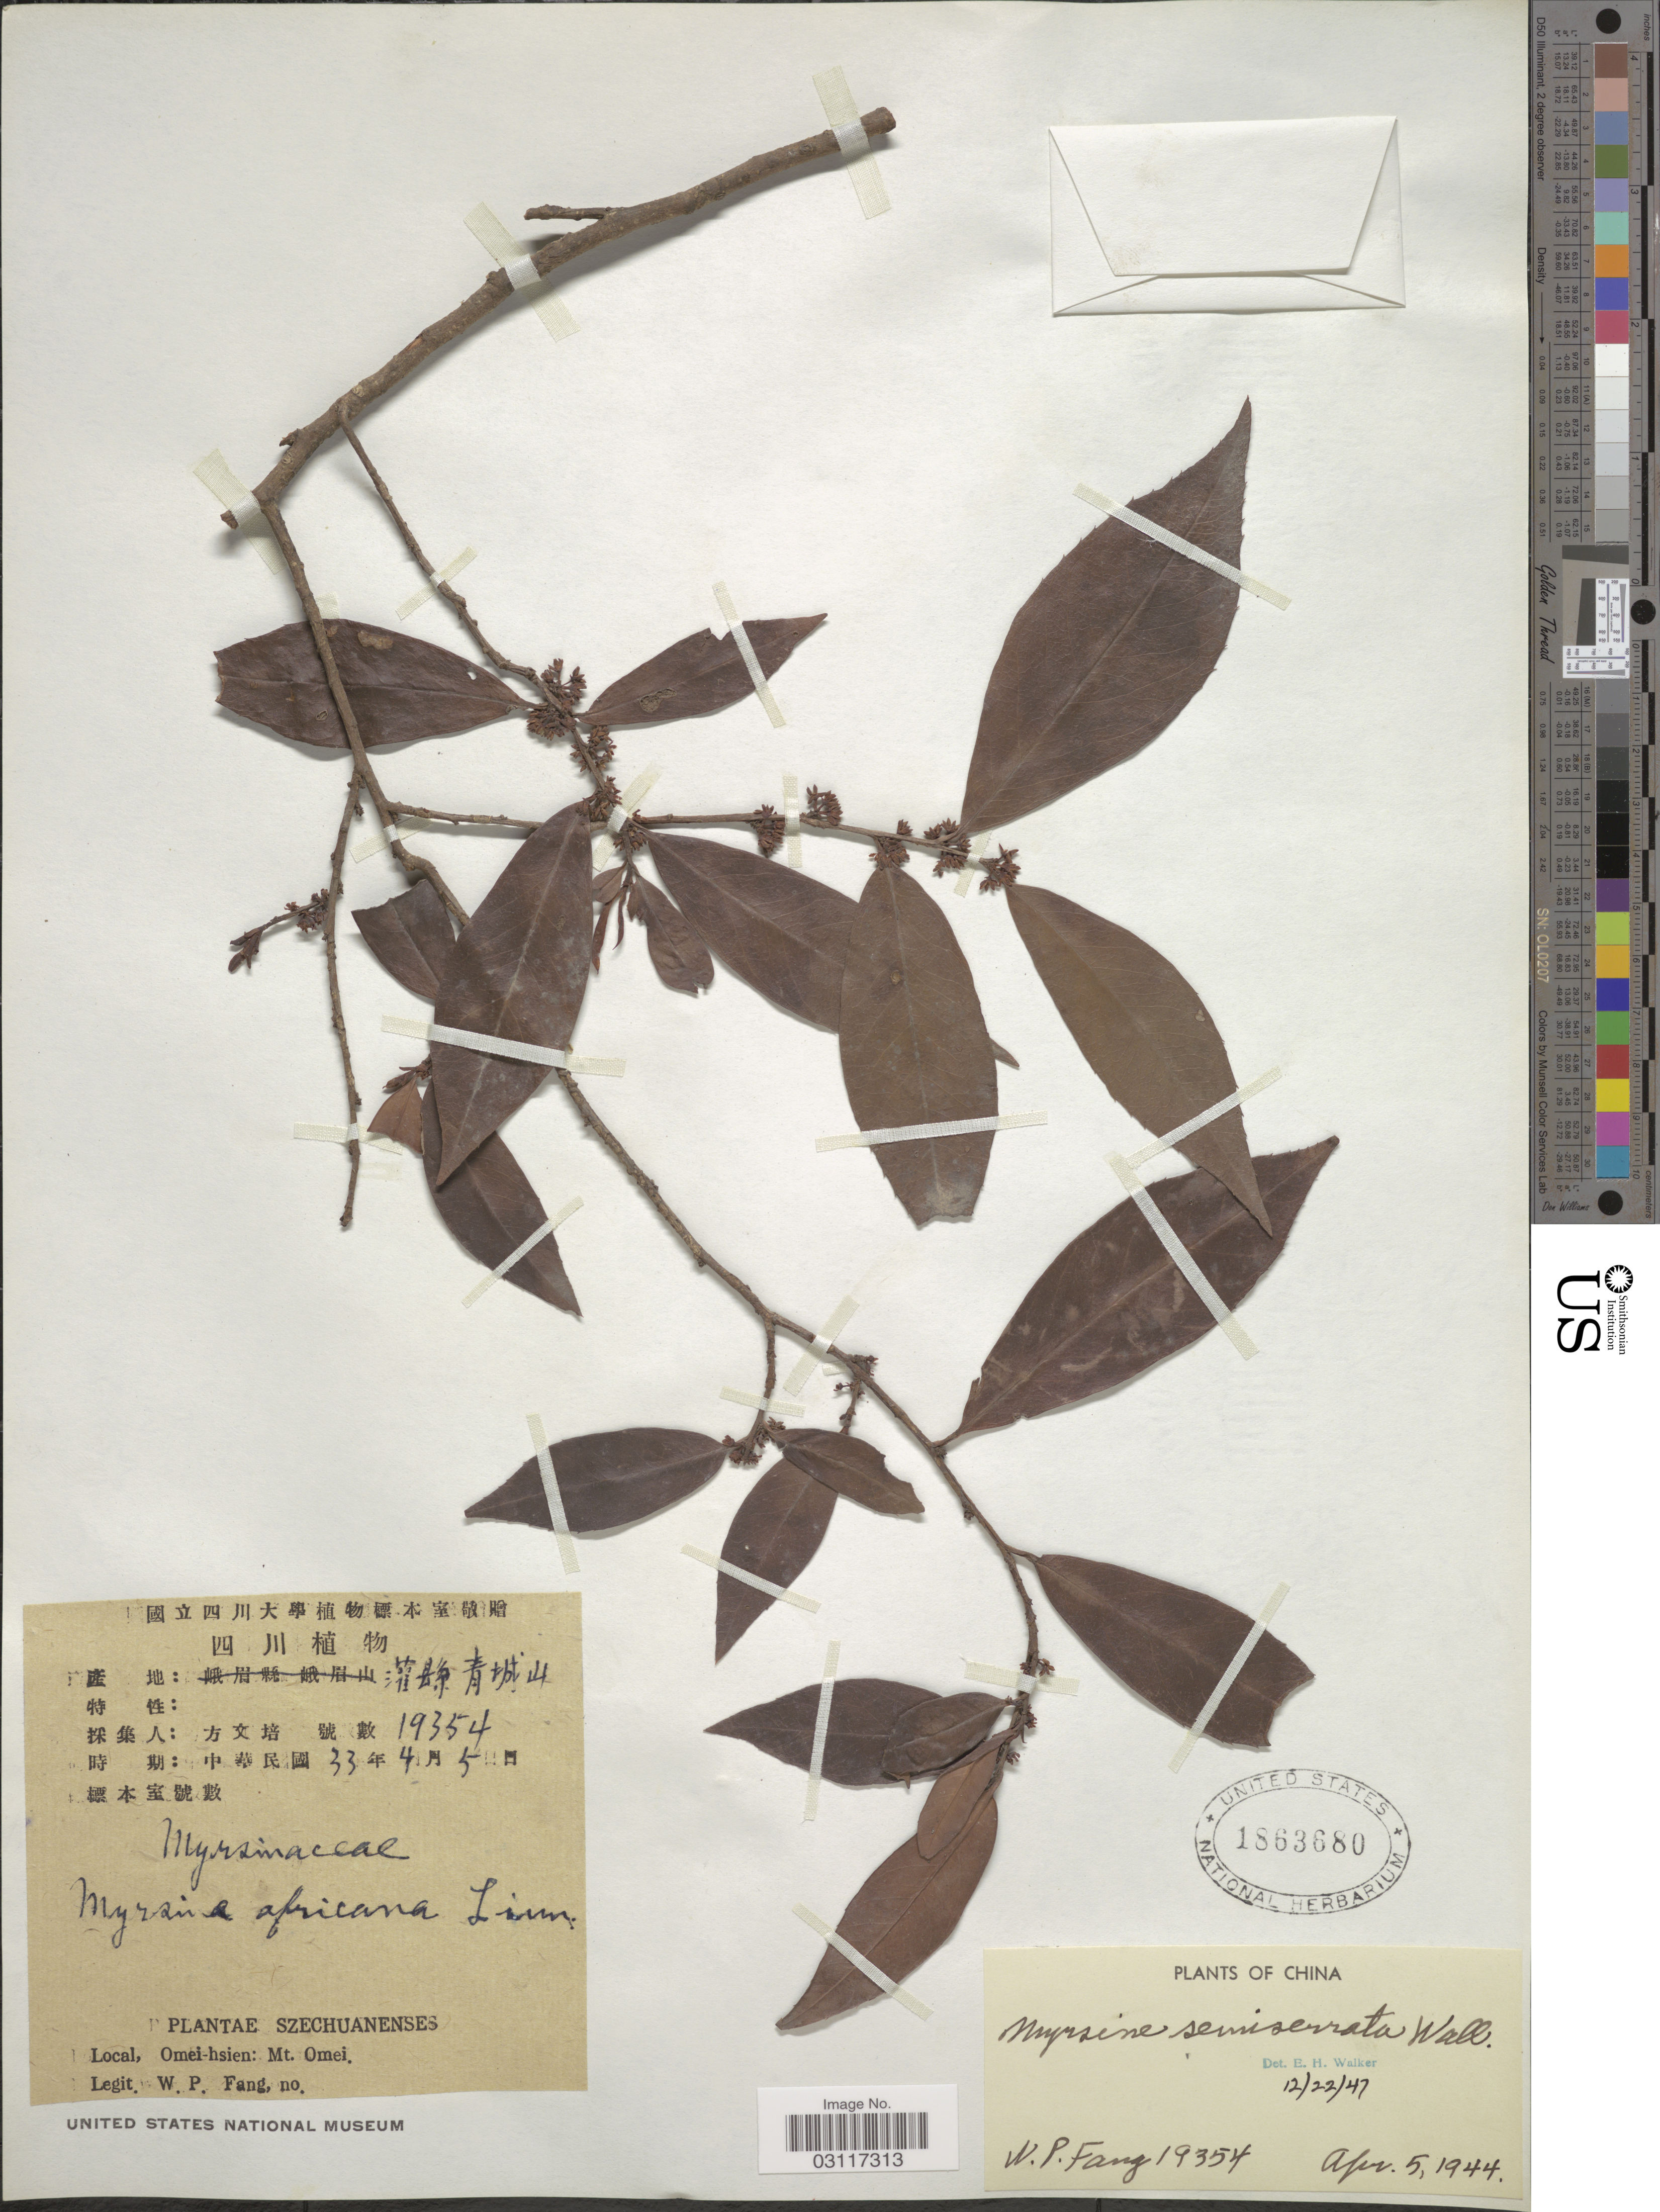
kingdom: Plantae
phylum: Tracheophyta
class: Magnoliopsida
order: Ericales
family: Primulaceae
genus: Myrsine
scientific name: Myrsine semiserrata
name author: Wall.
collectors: W. P. Fang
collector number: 19354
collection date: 1944-04-05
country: China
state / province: Sichuan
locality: Szechuanenses. Omei-hsien: Mt. Omei.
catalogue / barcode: US 1863680